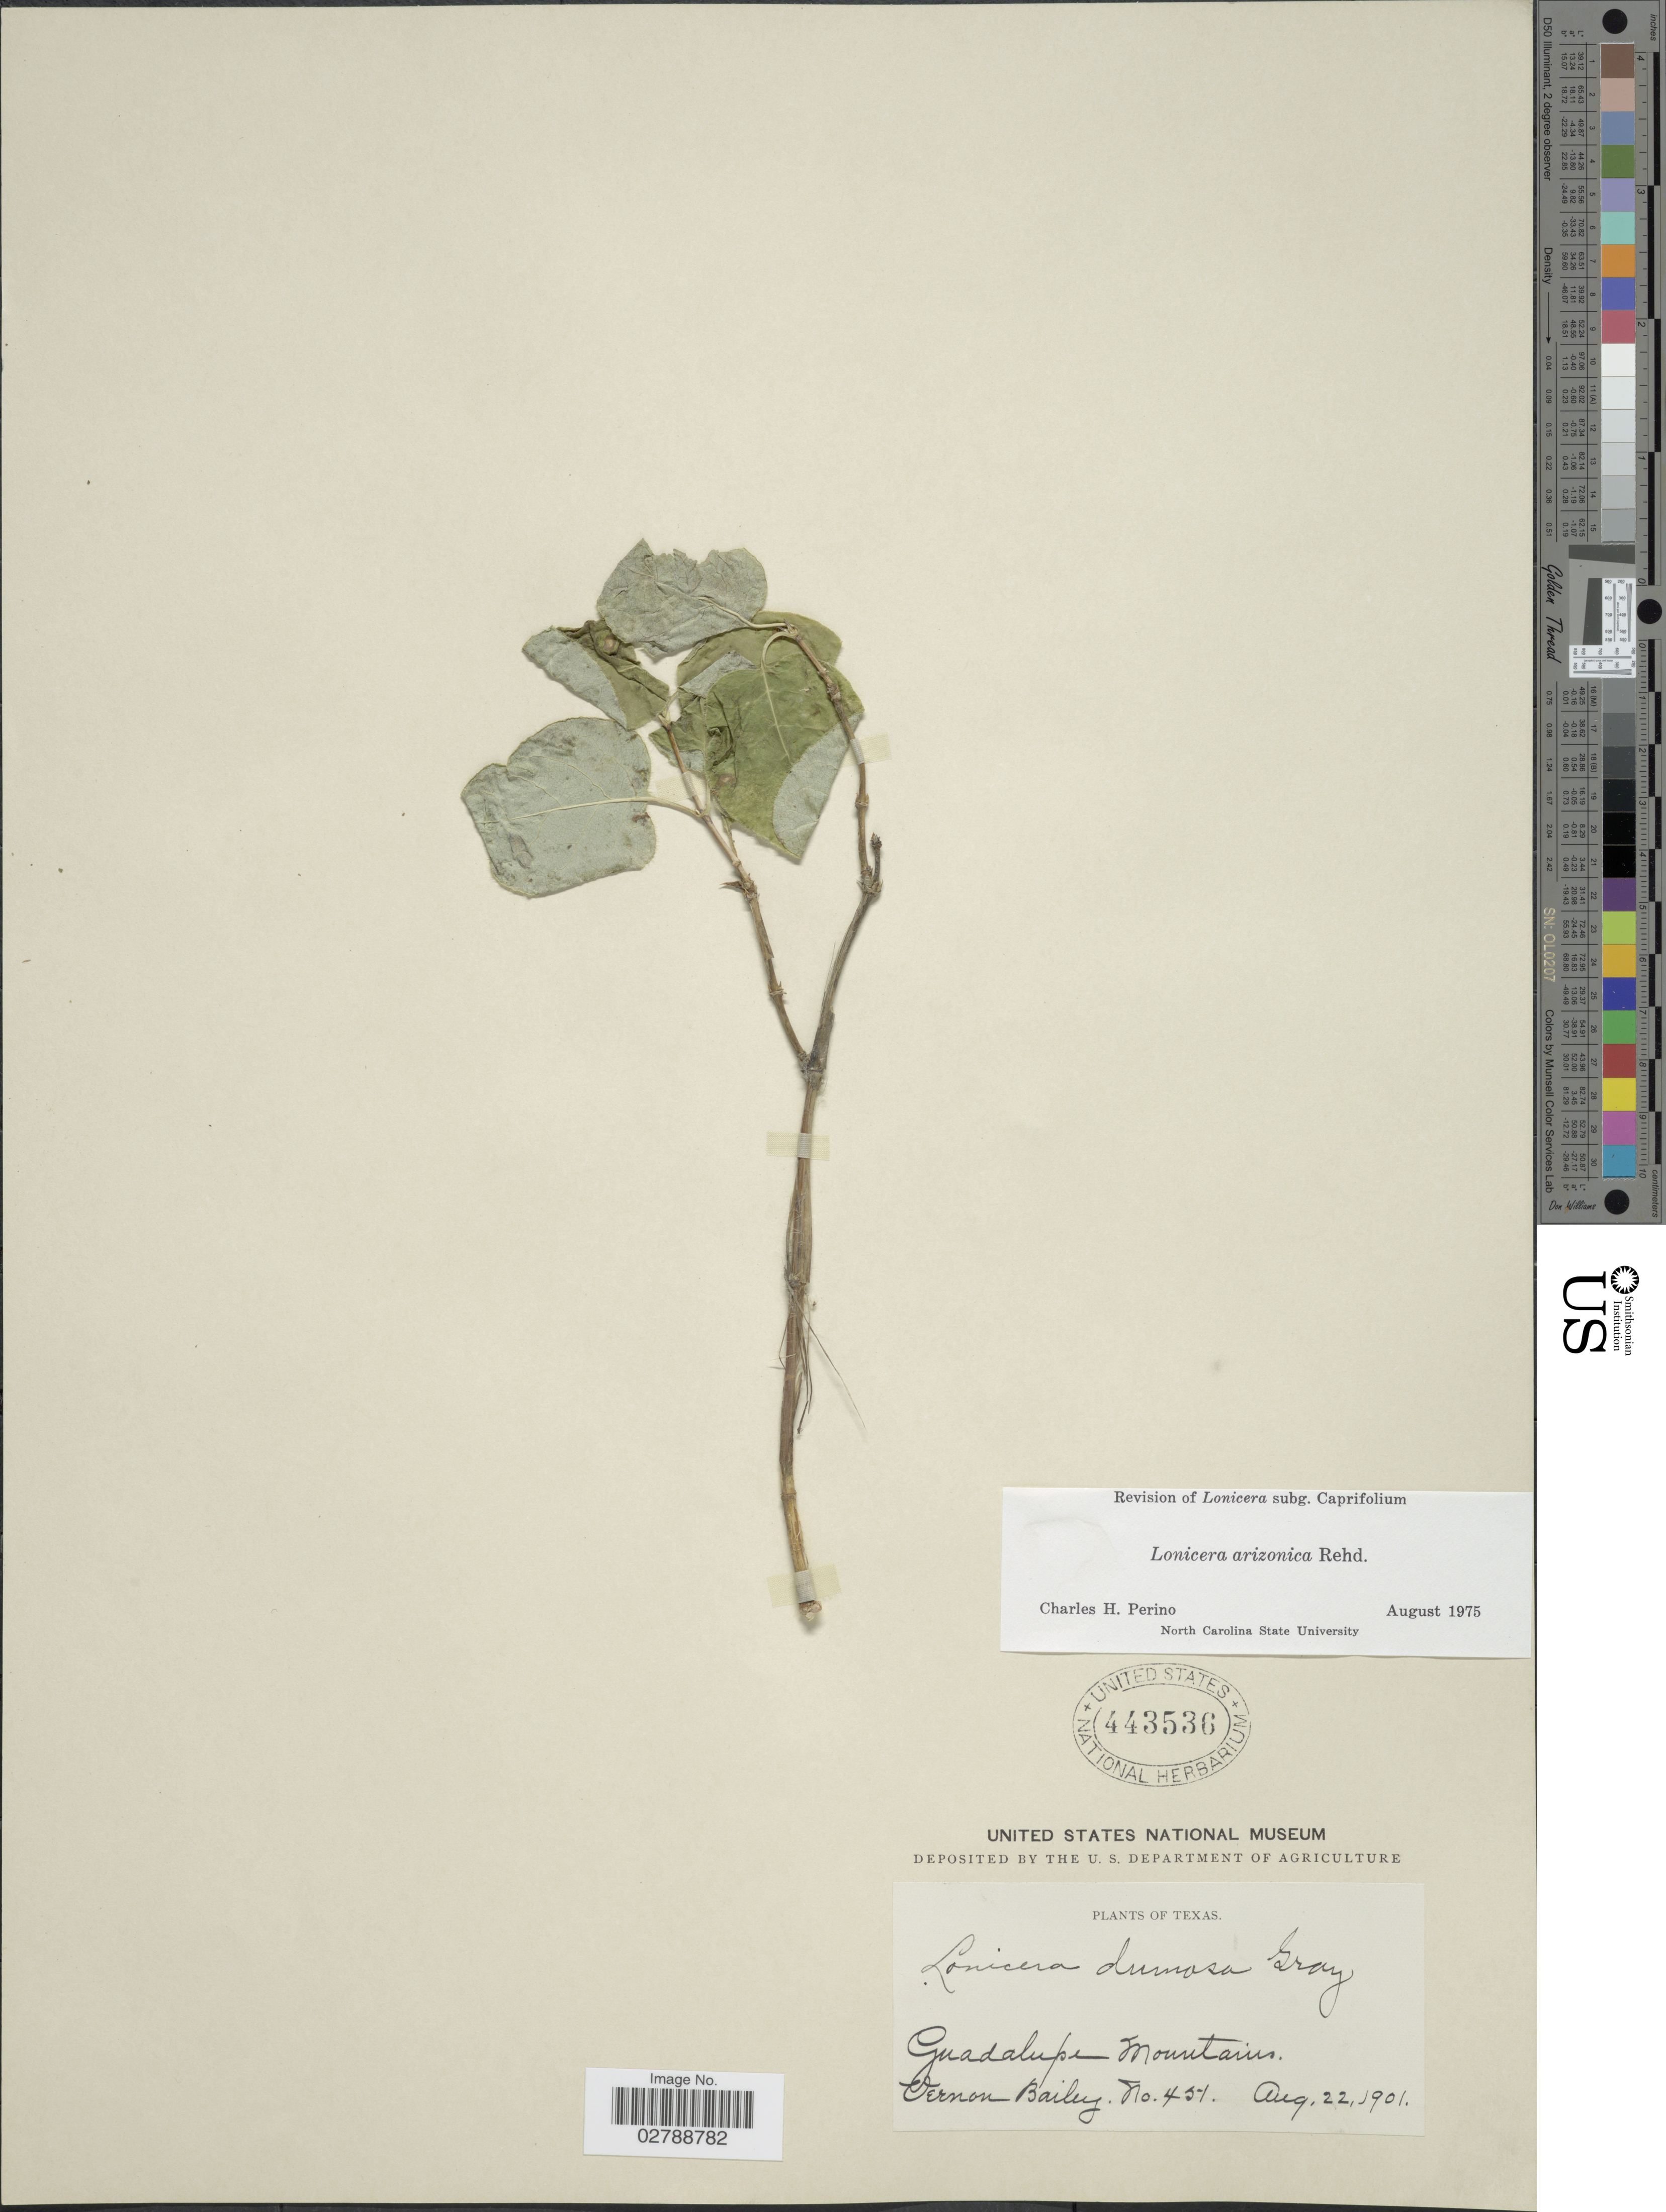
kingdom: Plantae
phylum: Tracheophyta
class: Magnoliopsida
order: Dipsacales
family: Caprifoliaceae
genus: Lonicera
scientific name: Lonicera arizonica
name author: Rehder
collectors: V. O. Bailey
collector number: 451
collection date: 1901-08-22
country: United States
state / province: Texas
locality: Guadalupe Mountains.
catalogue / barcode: US 443536